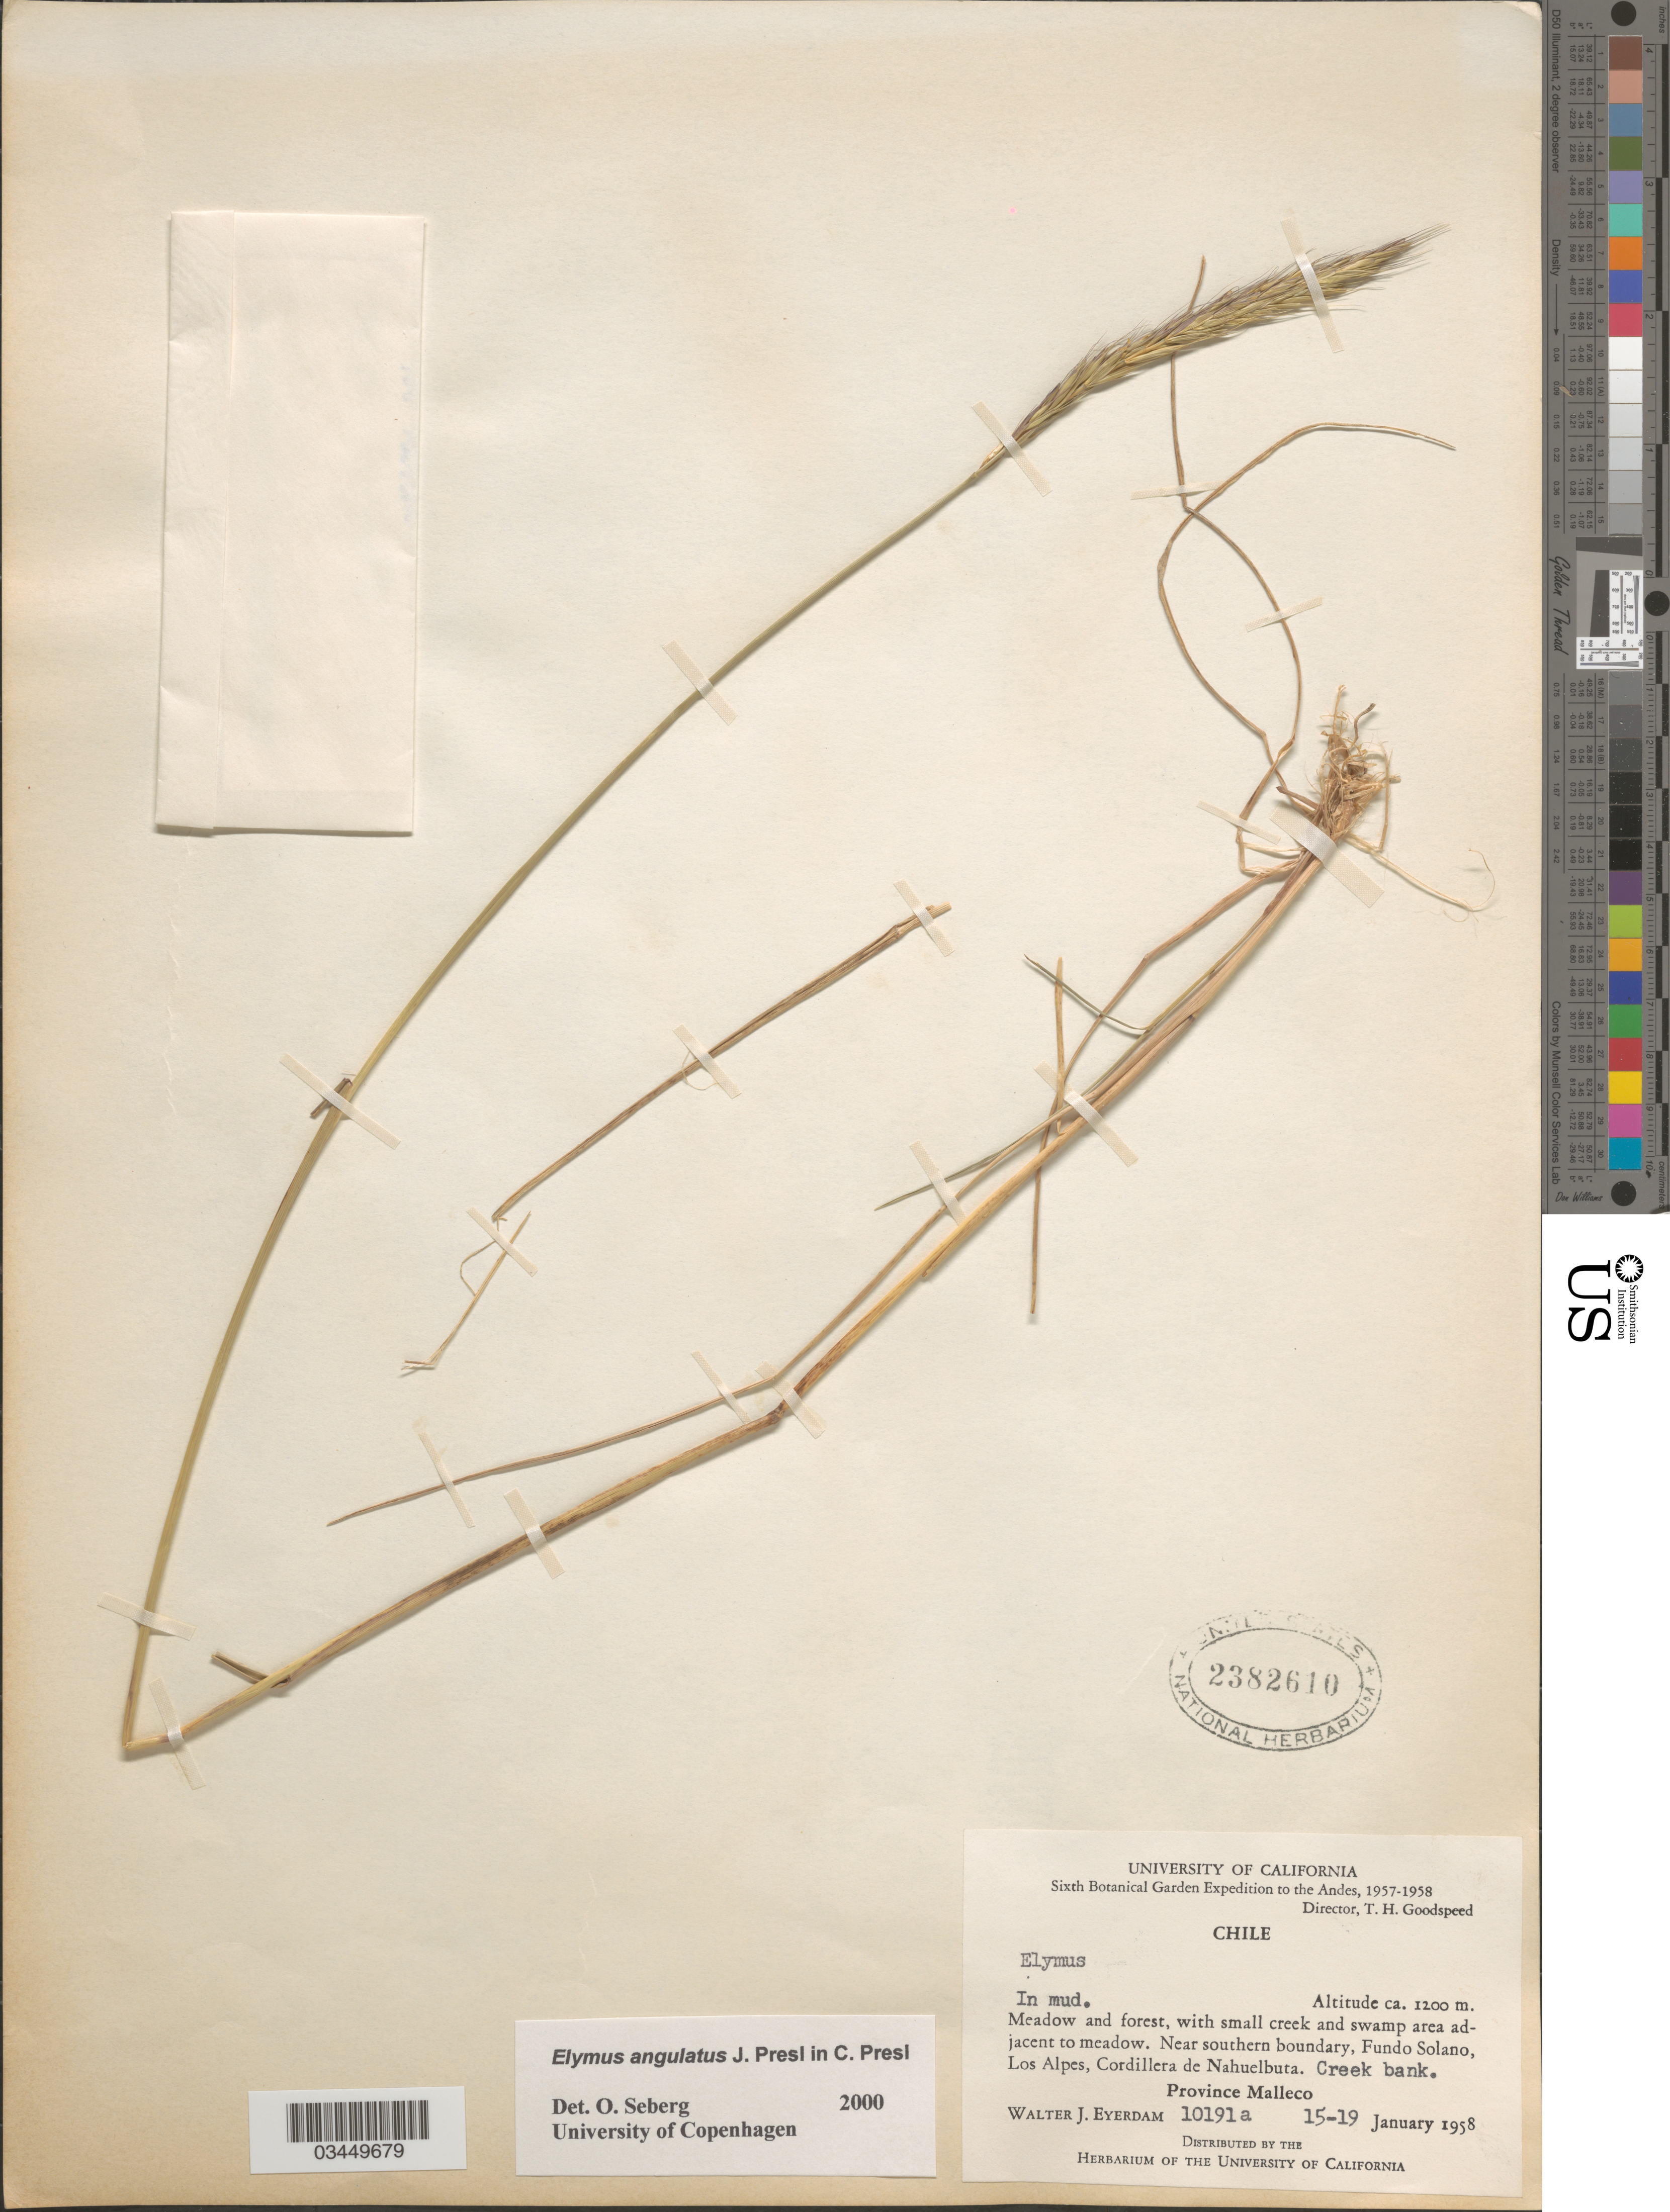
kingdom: Plantae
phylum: Tracheophyta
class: Liliopsida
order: Poales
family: Poaceae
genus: Elymus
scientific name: Elymus angulatus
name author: J. Presl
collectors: W. J. Eyerdam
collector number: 10191a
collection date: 1958-01-15/1958-01-19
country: Chile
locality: Sixth Botanical Garden Expedition to the Andes, 1957-1958. Near southern boundary, Fundo Solano, Los Alpes, Cordillera de Nahuelbuta. Province Malleco.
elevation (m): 1200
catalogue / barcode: US 2382610